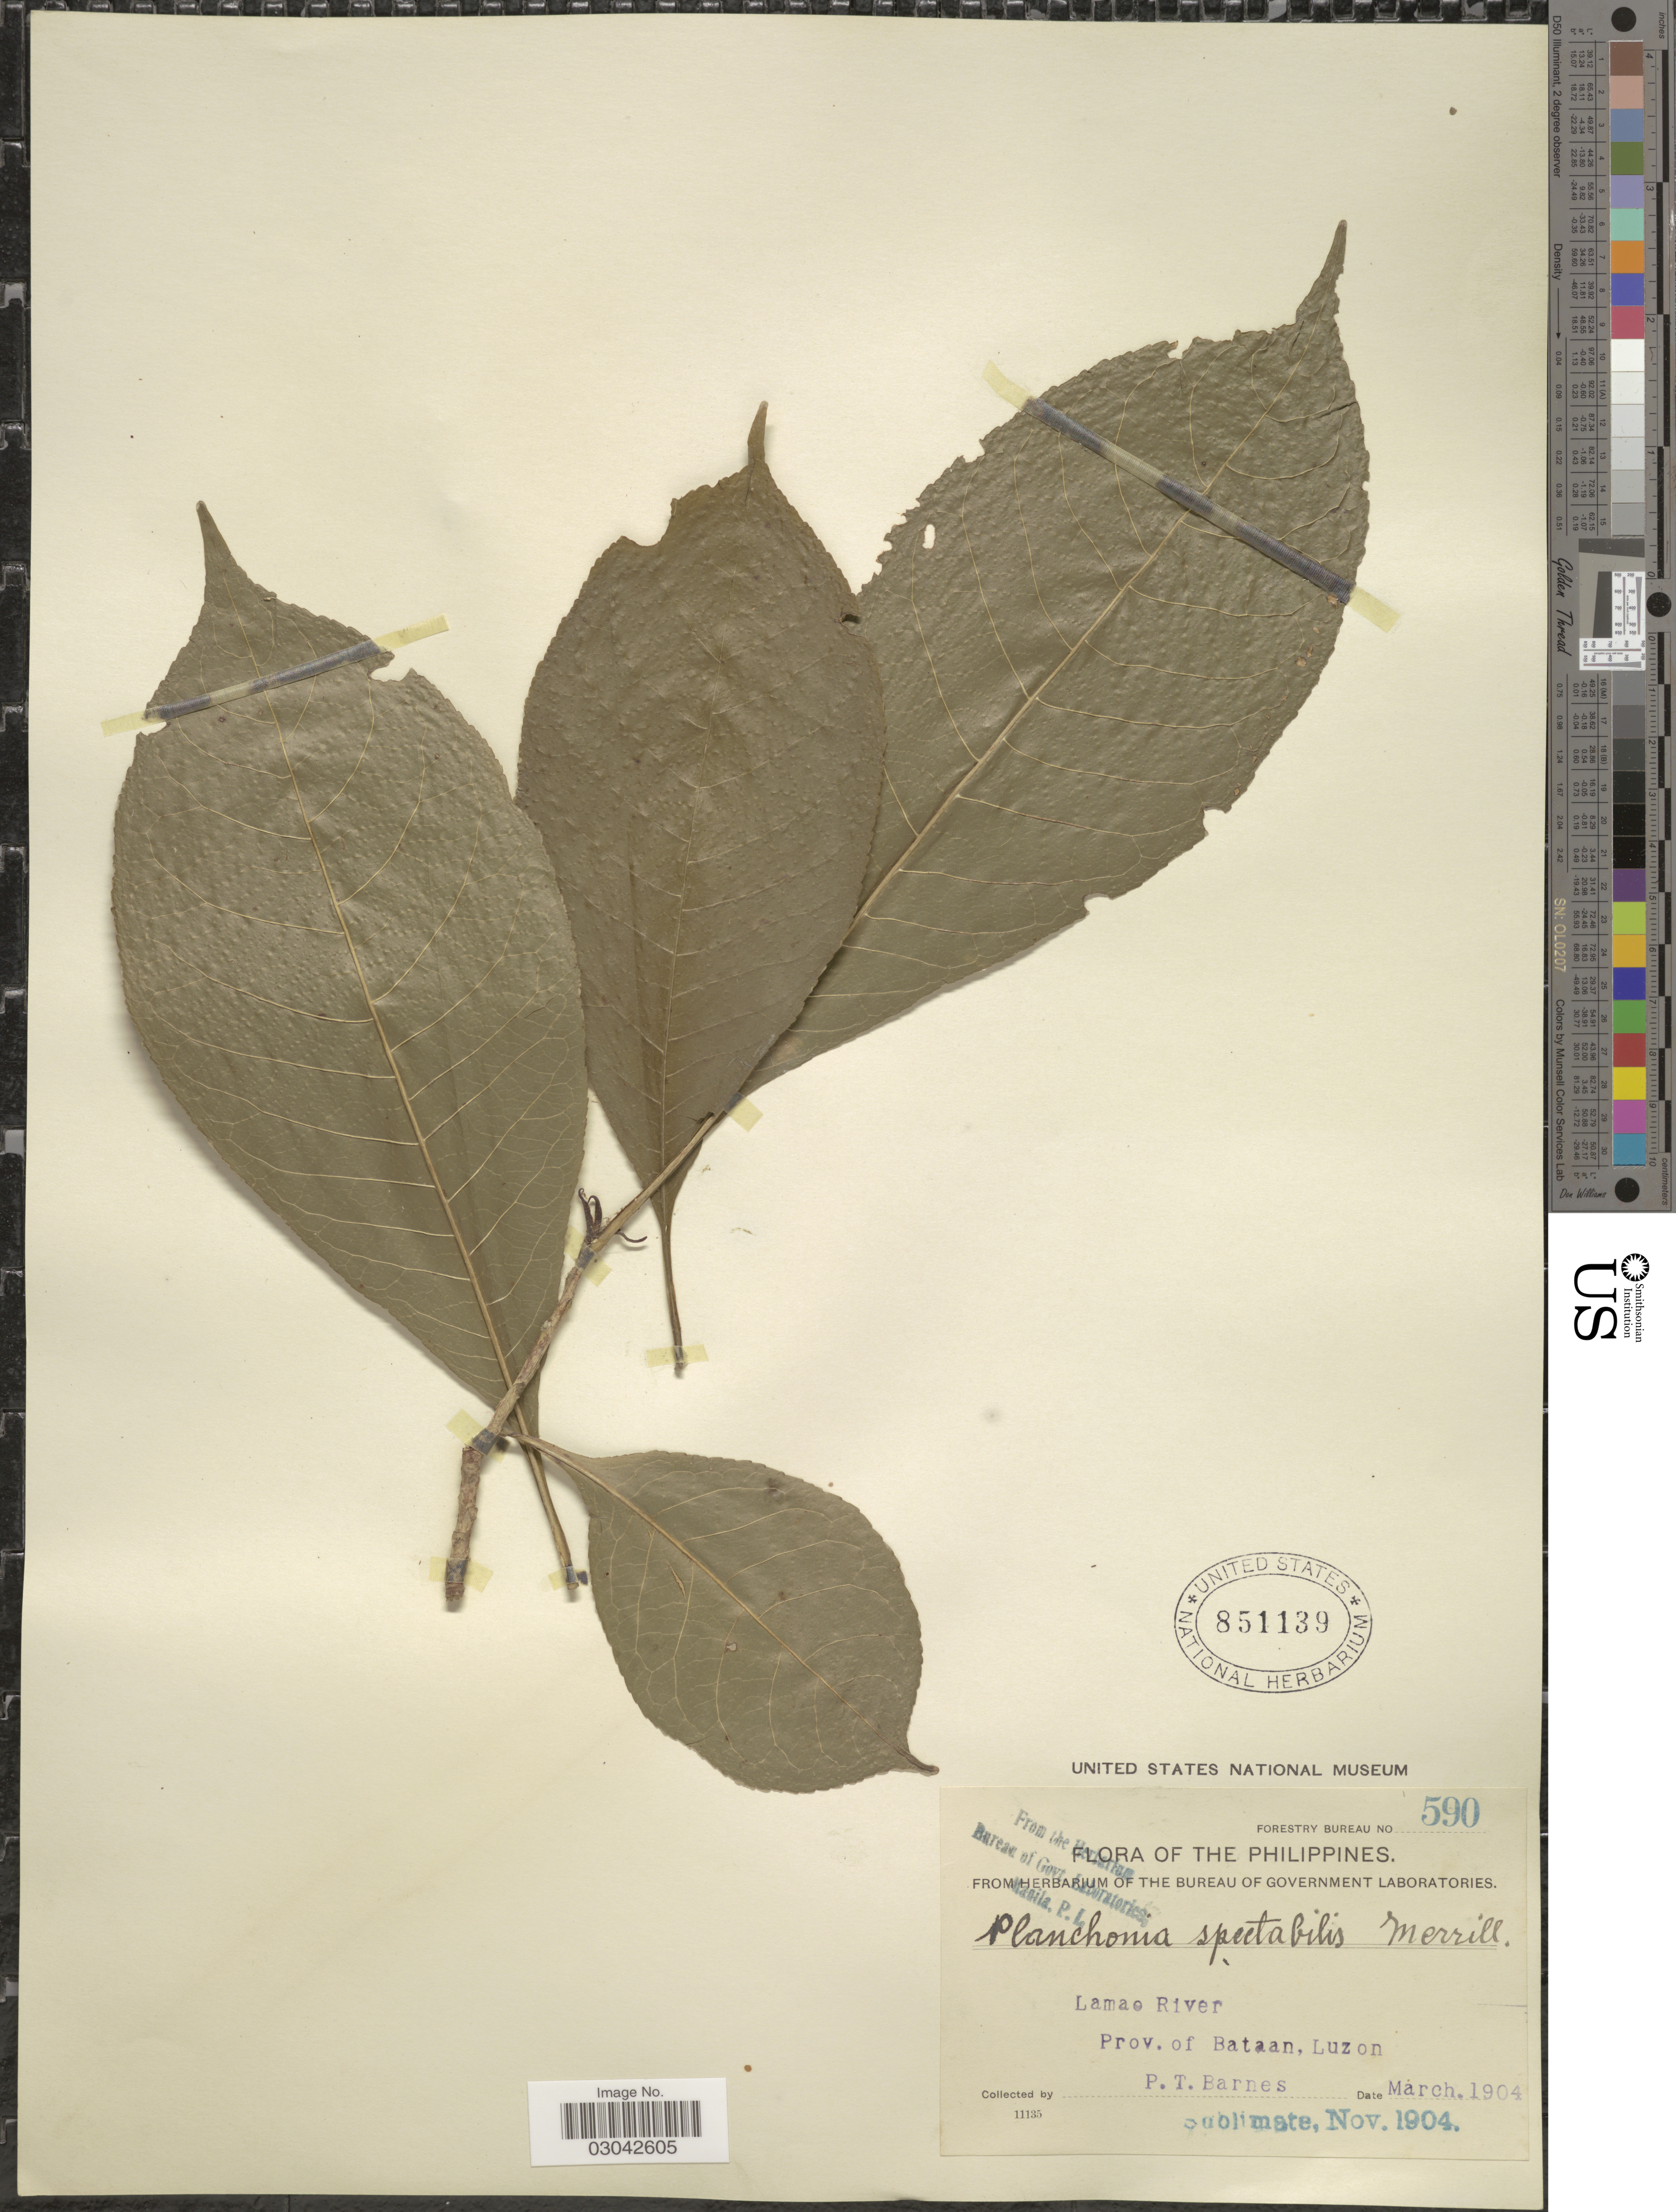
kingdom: Plantae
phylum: Tracheophyta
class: Magnoliopsida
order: Ericales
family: Lecythidaceae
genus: Planchonia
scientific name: Planchonia spectabilis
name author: Merr.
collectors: P. Barnes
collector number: Forestry Bureau 590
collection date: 1904-03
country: Philippines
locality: Lamao River Prov. of Bataan, Luzon.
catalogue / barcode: US 851139